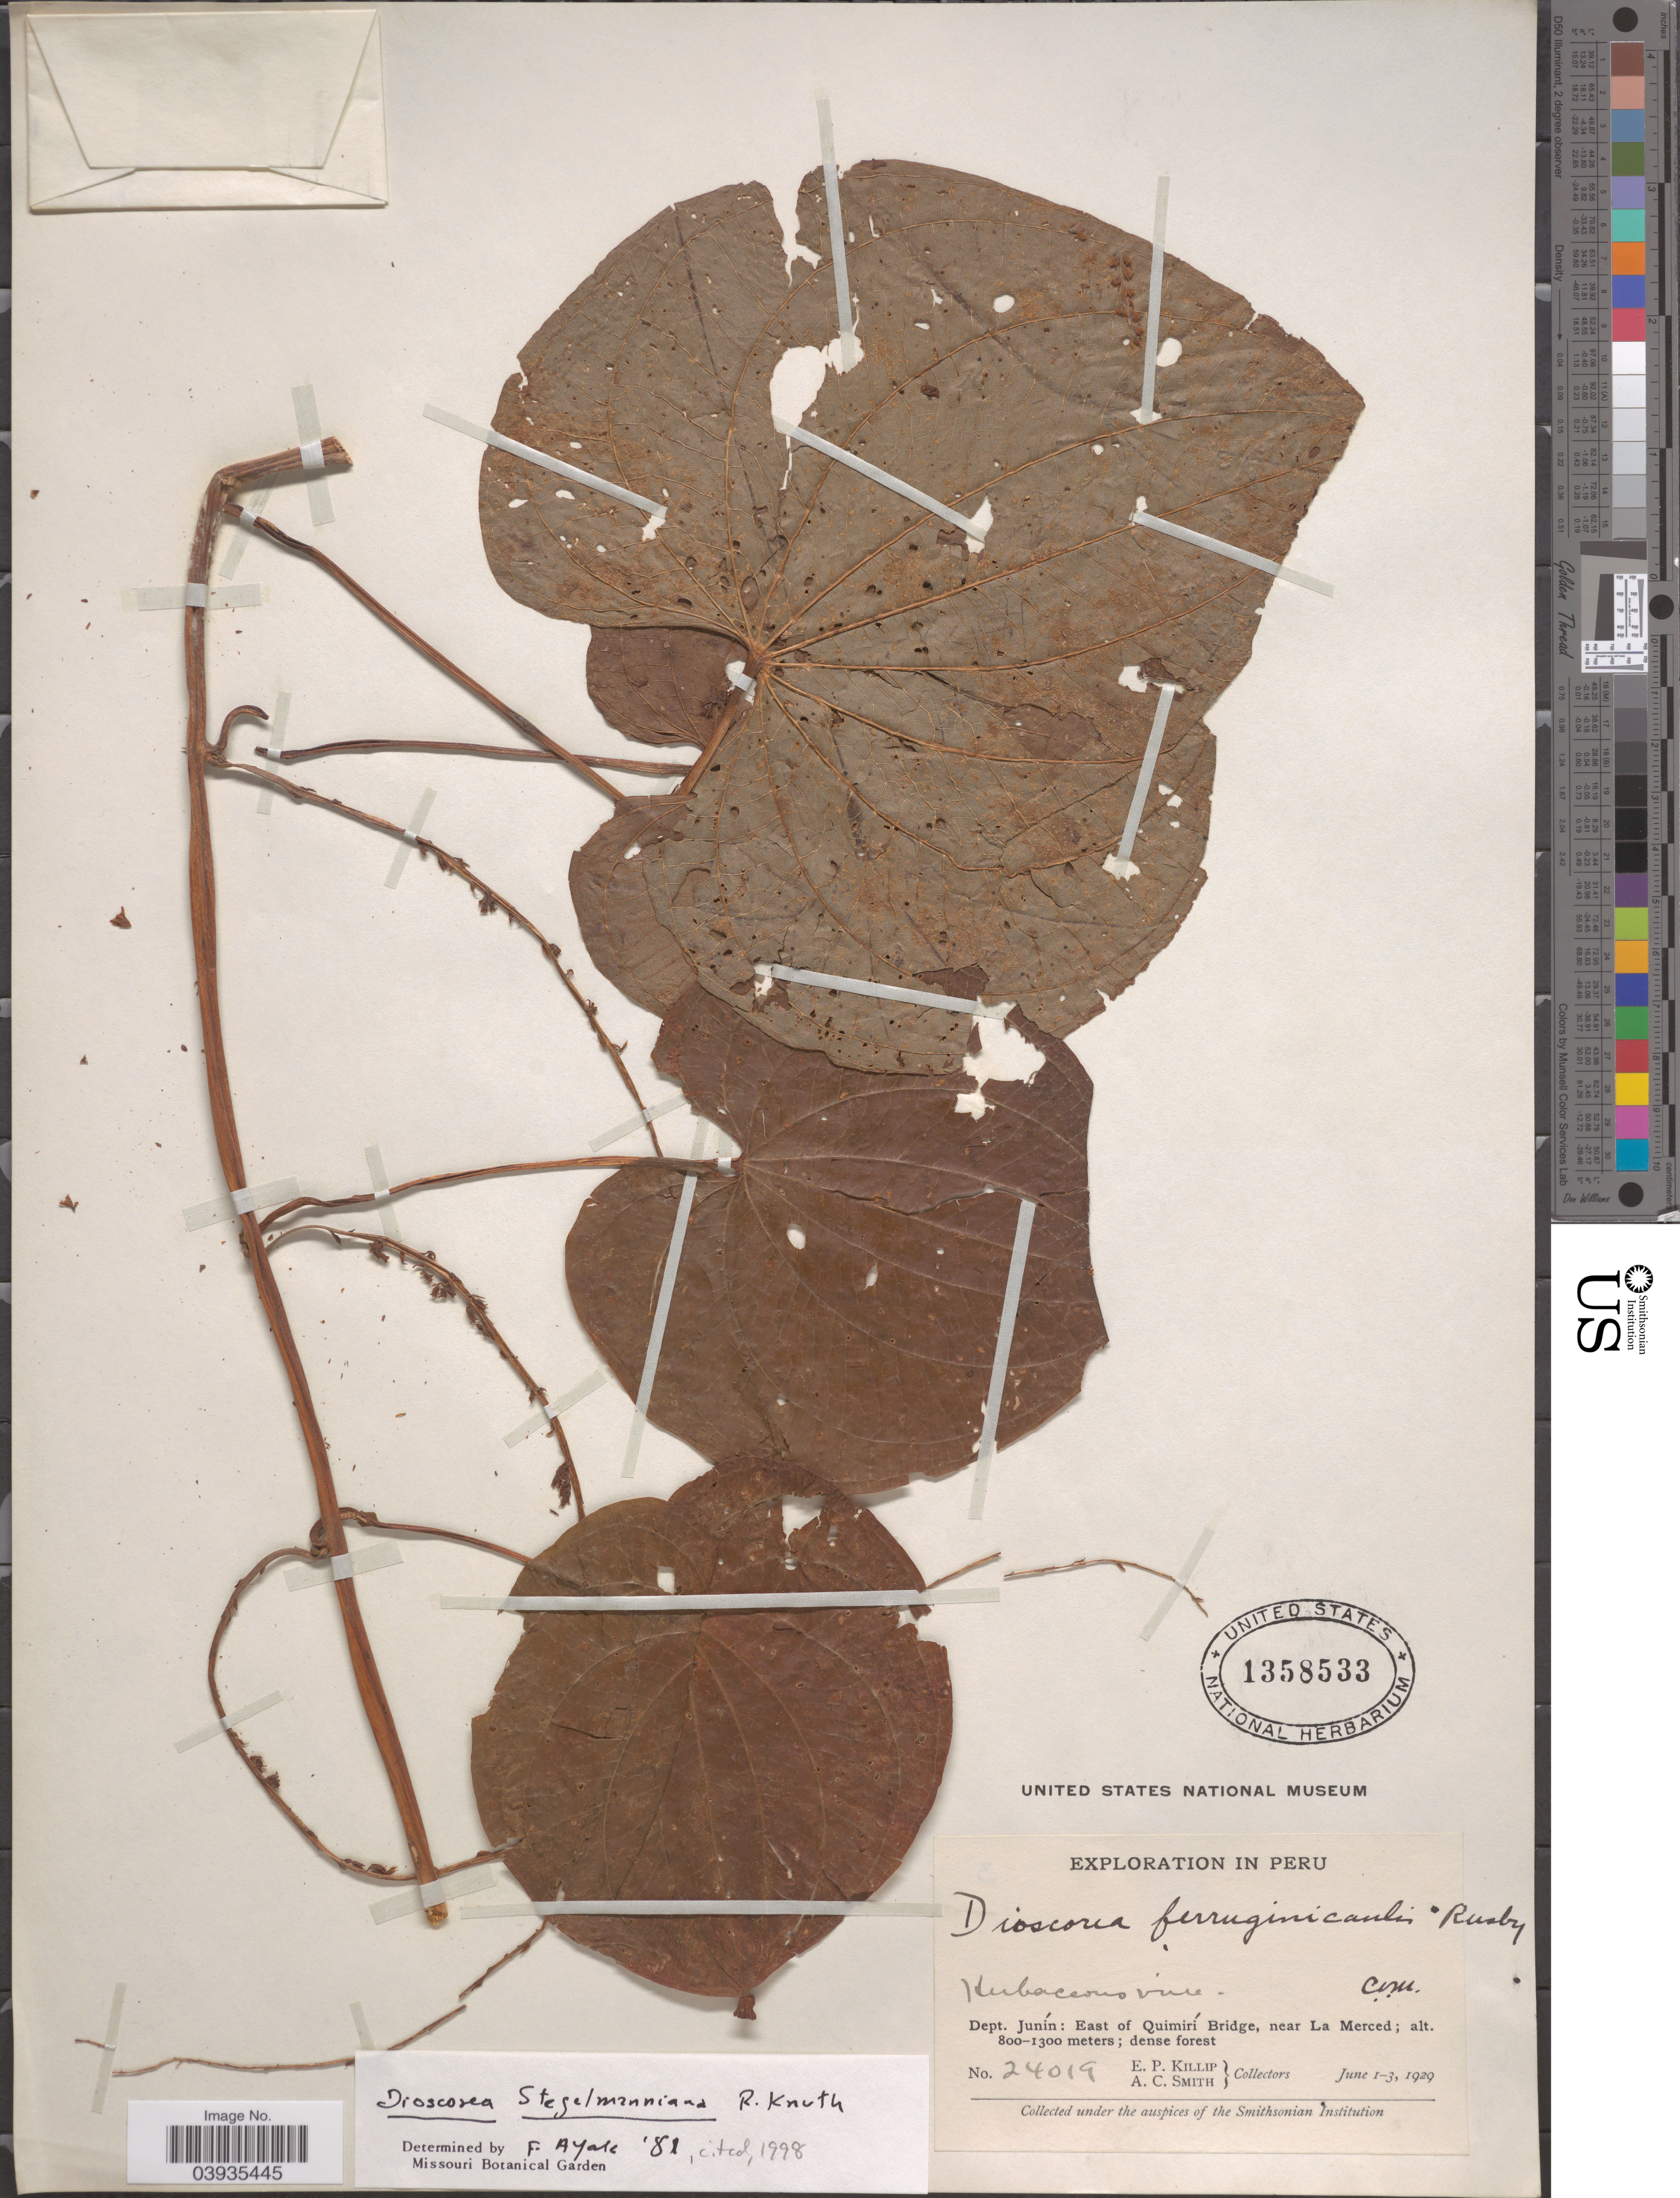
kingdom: Plantae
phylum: Tracheophyta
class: Liliopsida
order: Dioscoreales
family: Dioscoreaceae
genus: Dioscorea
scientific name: Dioscorea stegelmanniana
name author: R. Knuth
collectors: E. P. Killip & A. C. Smith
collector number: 24019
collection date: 1929-06-01/1929-06-03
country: Peru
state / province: Junín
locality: Dept. Junín: East of Quimirí Bridge, near La Merced.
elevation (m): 800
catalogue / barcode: US 1358533